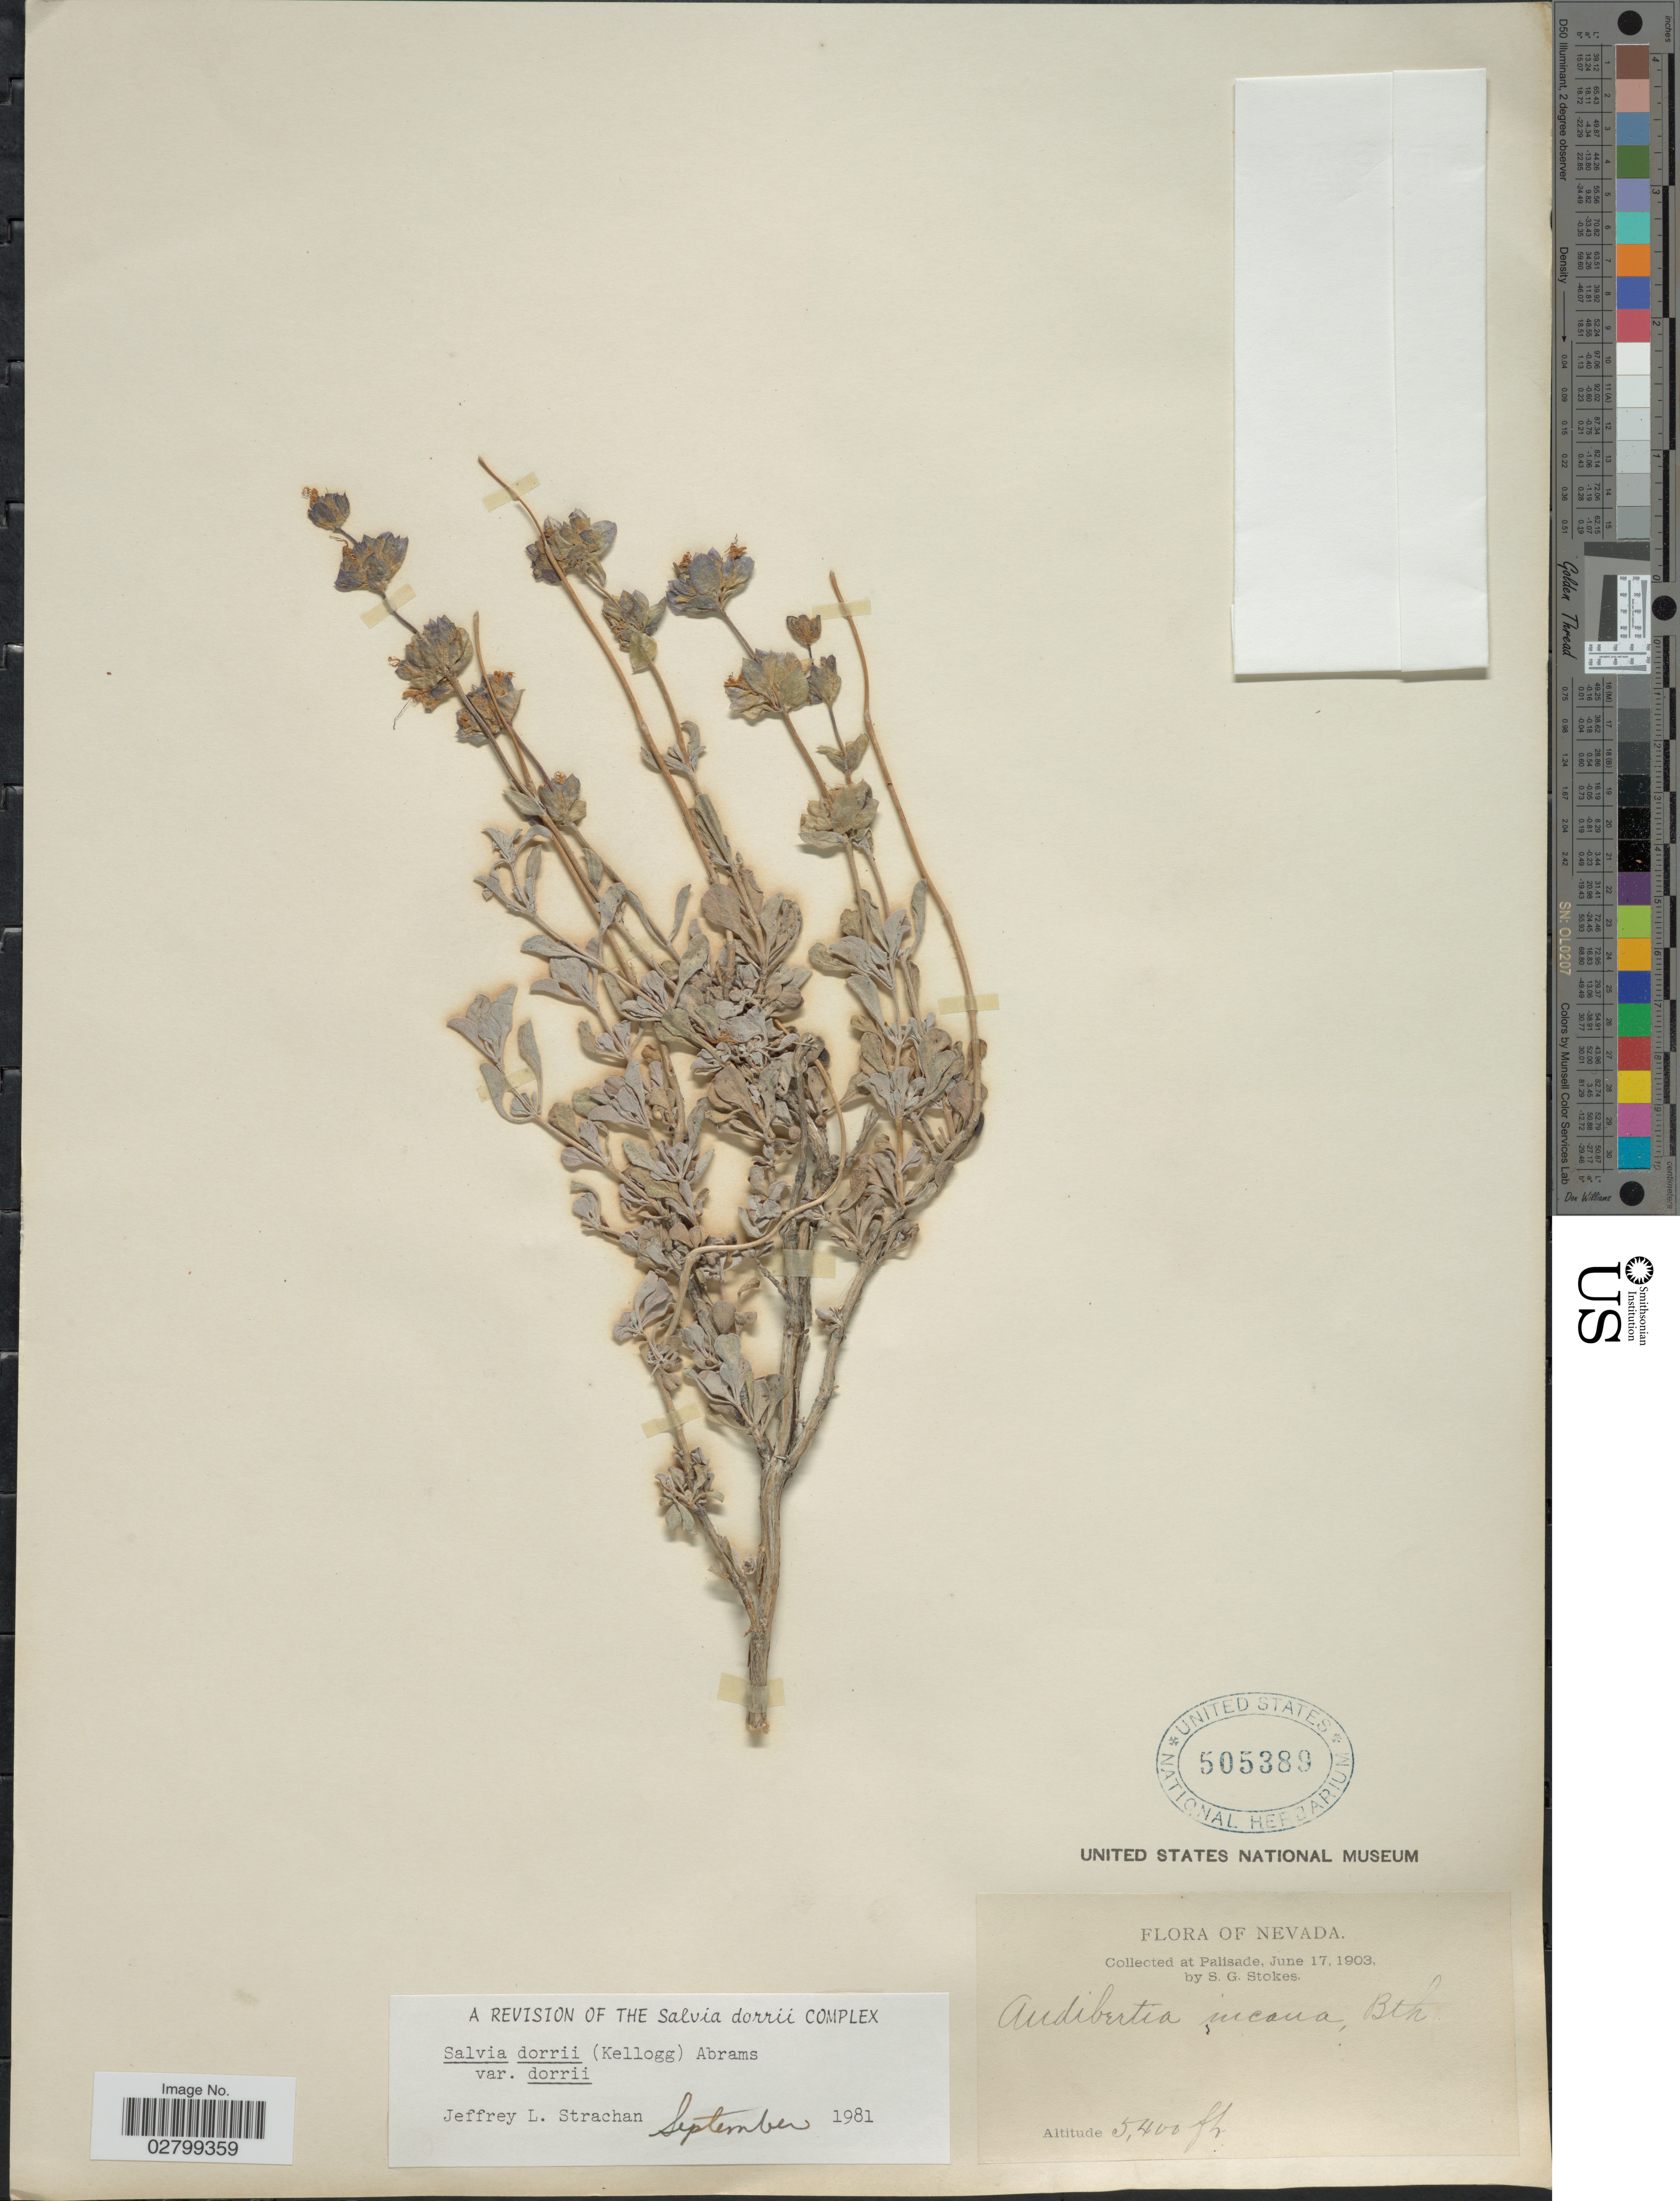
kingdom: Plantae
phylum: Tracheophyta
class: Magnoliopsida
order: Lamiales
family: Lamiaceae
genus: Salvia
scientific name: Salvia dorrii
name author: (Kellogg) Abrams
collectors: S. G. Stokes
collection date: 1903-06-17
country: United States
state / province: Nevada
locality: At Palisade.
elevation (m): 1646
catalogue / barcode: US 505389